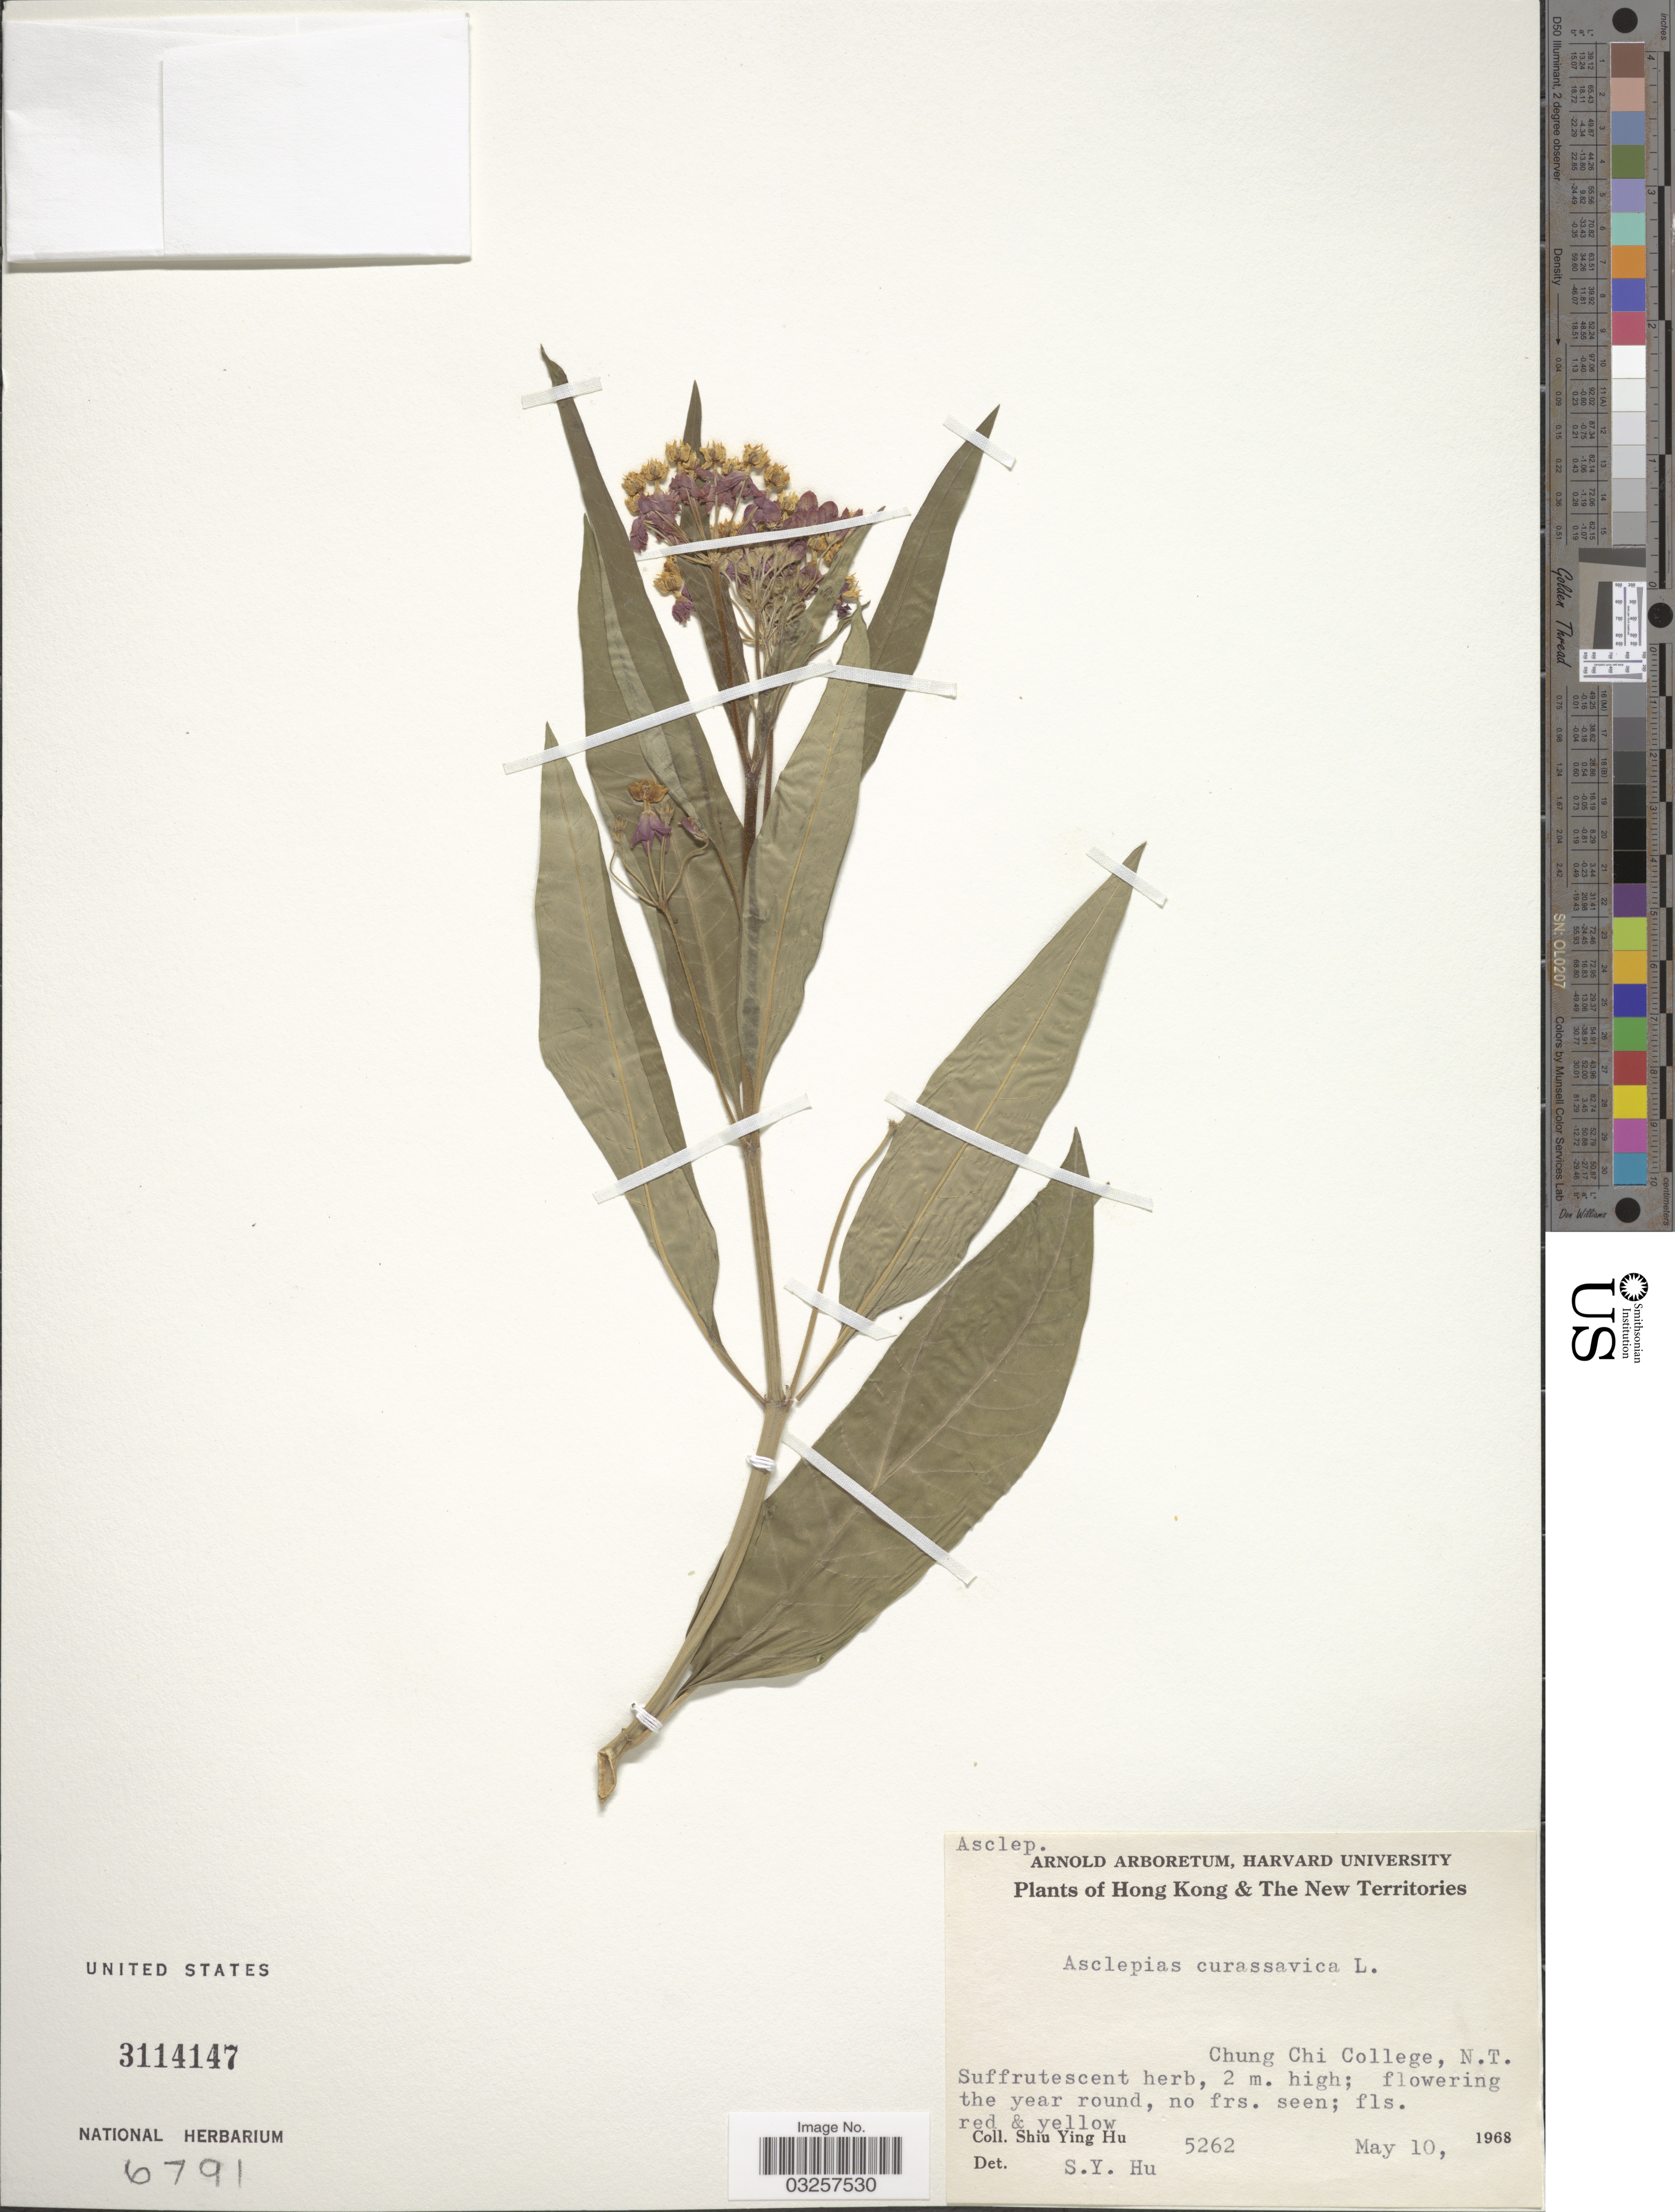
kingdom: Plantae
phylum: Tracheophyta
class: Magnoliopsida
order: Gentianales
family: Apocynaceae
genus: Asclepias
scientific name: Asclepias curassavica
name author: L.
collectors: S. Y. Hu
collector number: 5262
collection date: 1968-05-10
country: China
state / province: Hong Kong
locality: Hong Kong & The New Territories. Chung Chi College, N.T.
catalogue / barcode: US 3114147